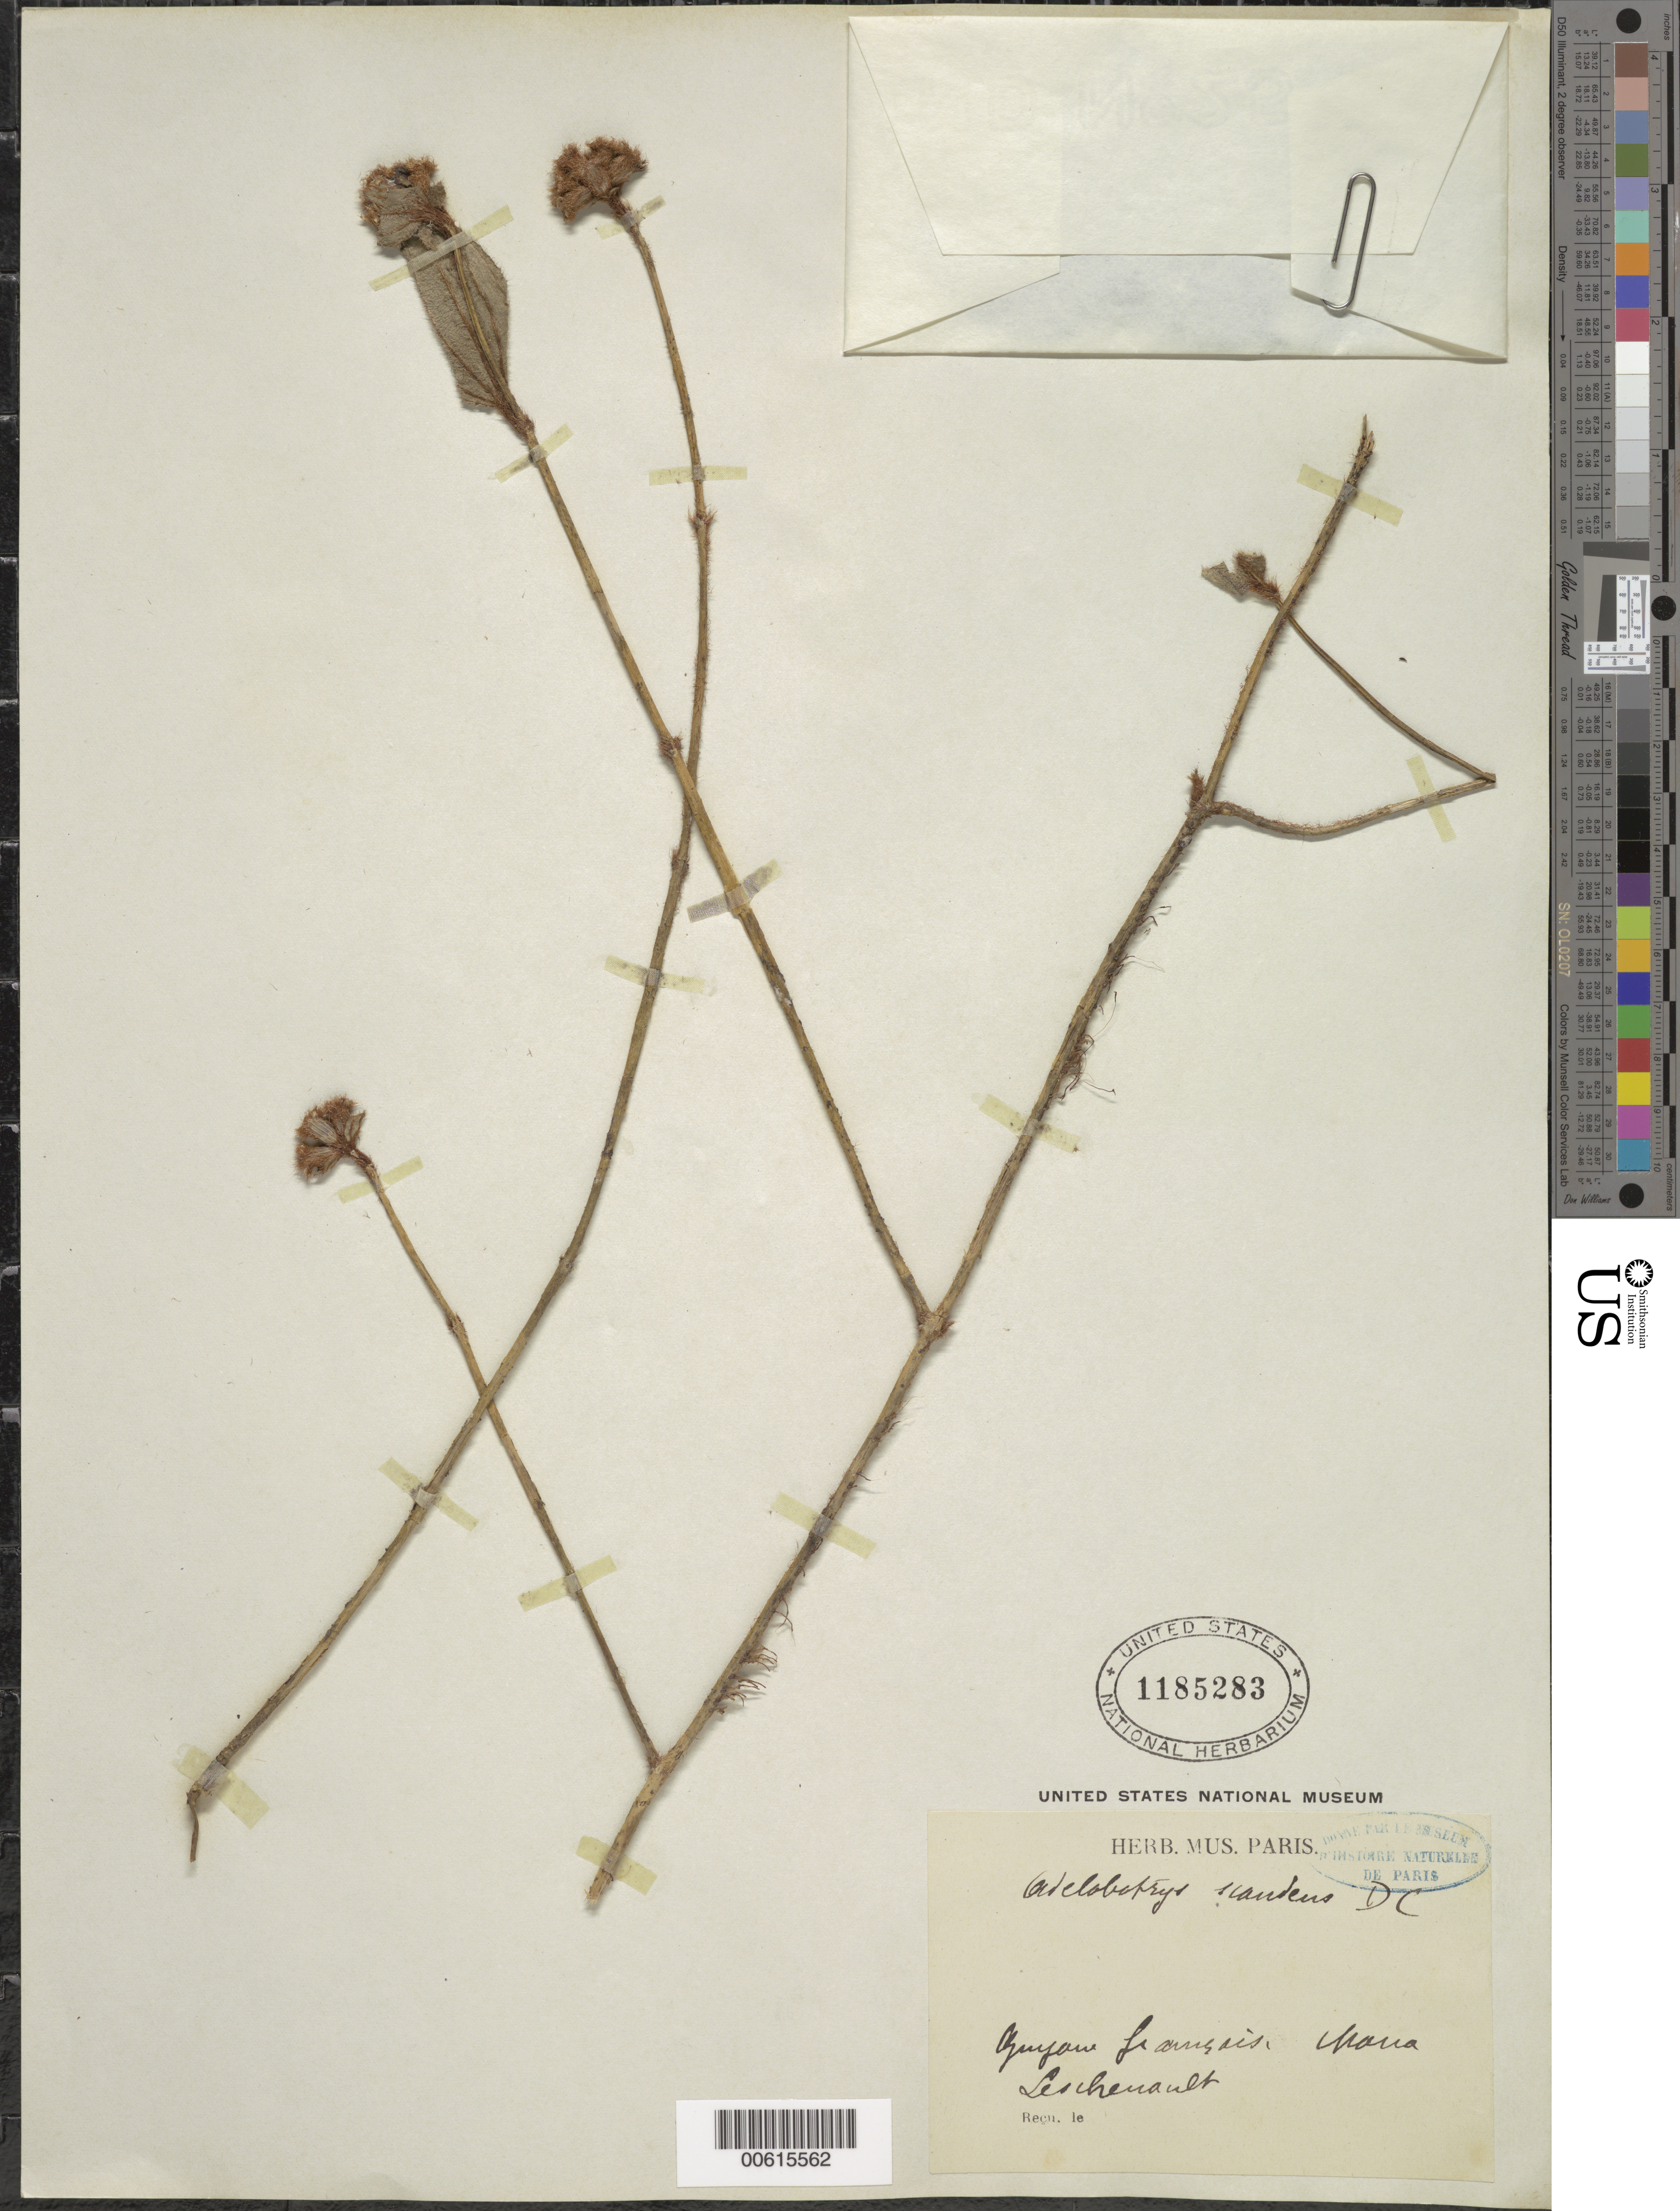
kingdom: Plantae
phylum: Tracheophyta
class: Magnoliopsida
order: Myrtales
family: Melastomataceae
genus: Adelobotrys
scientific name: Adelobotrys scandens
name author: (Aubl.) DC.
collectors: J. Leschenault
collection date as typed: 1823 to 1824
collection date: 1823/1824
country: French Guiana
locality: La Mana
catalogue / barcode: US 1185283